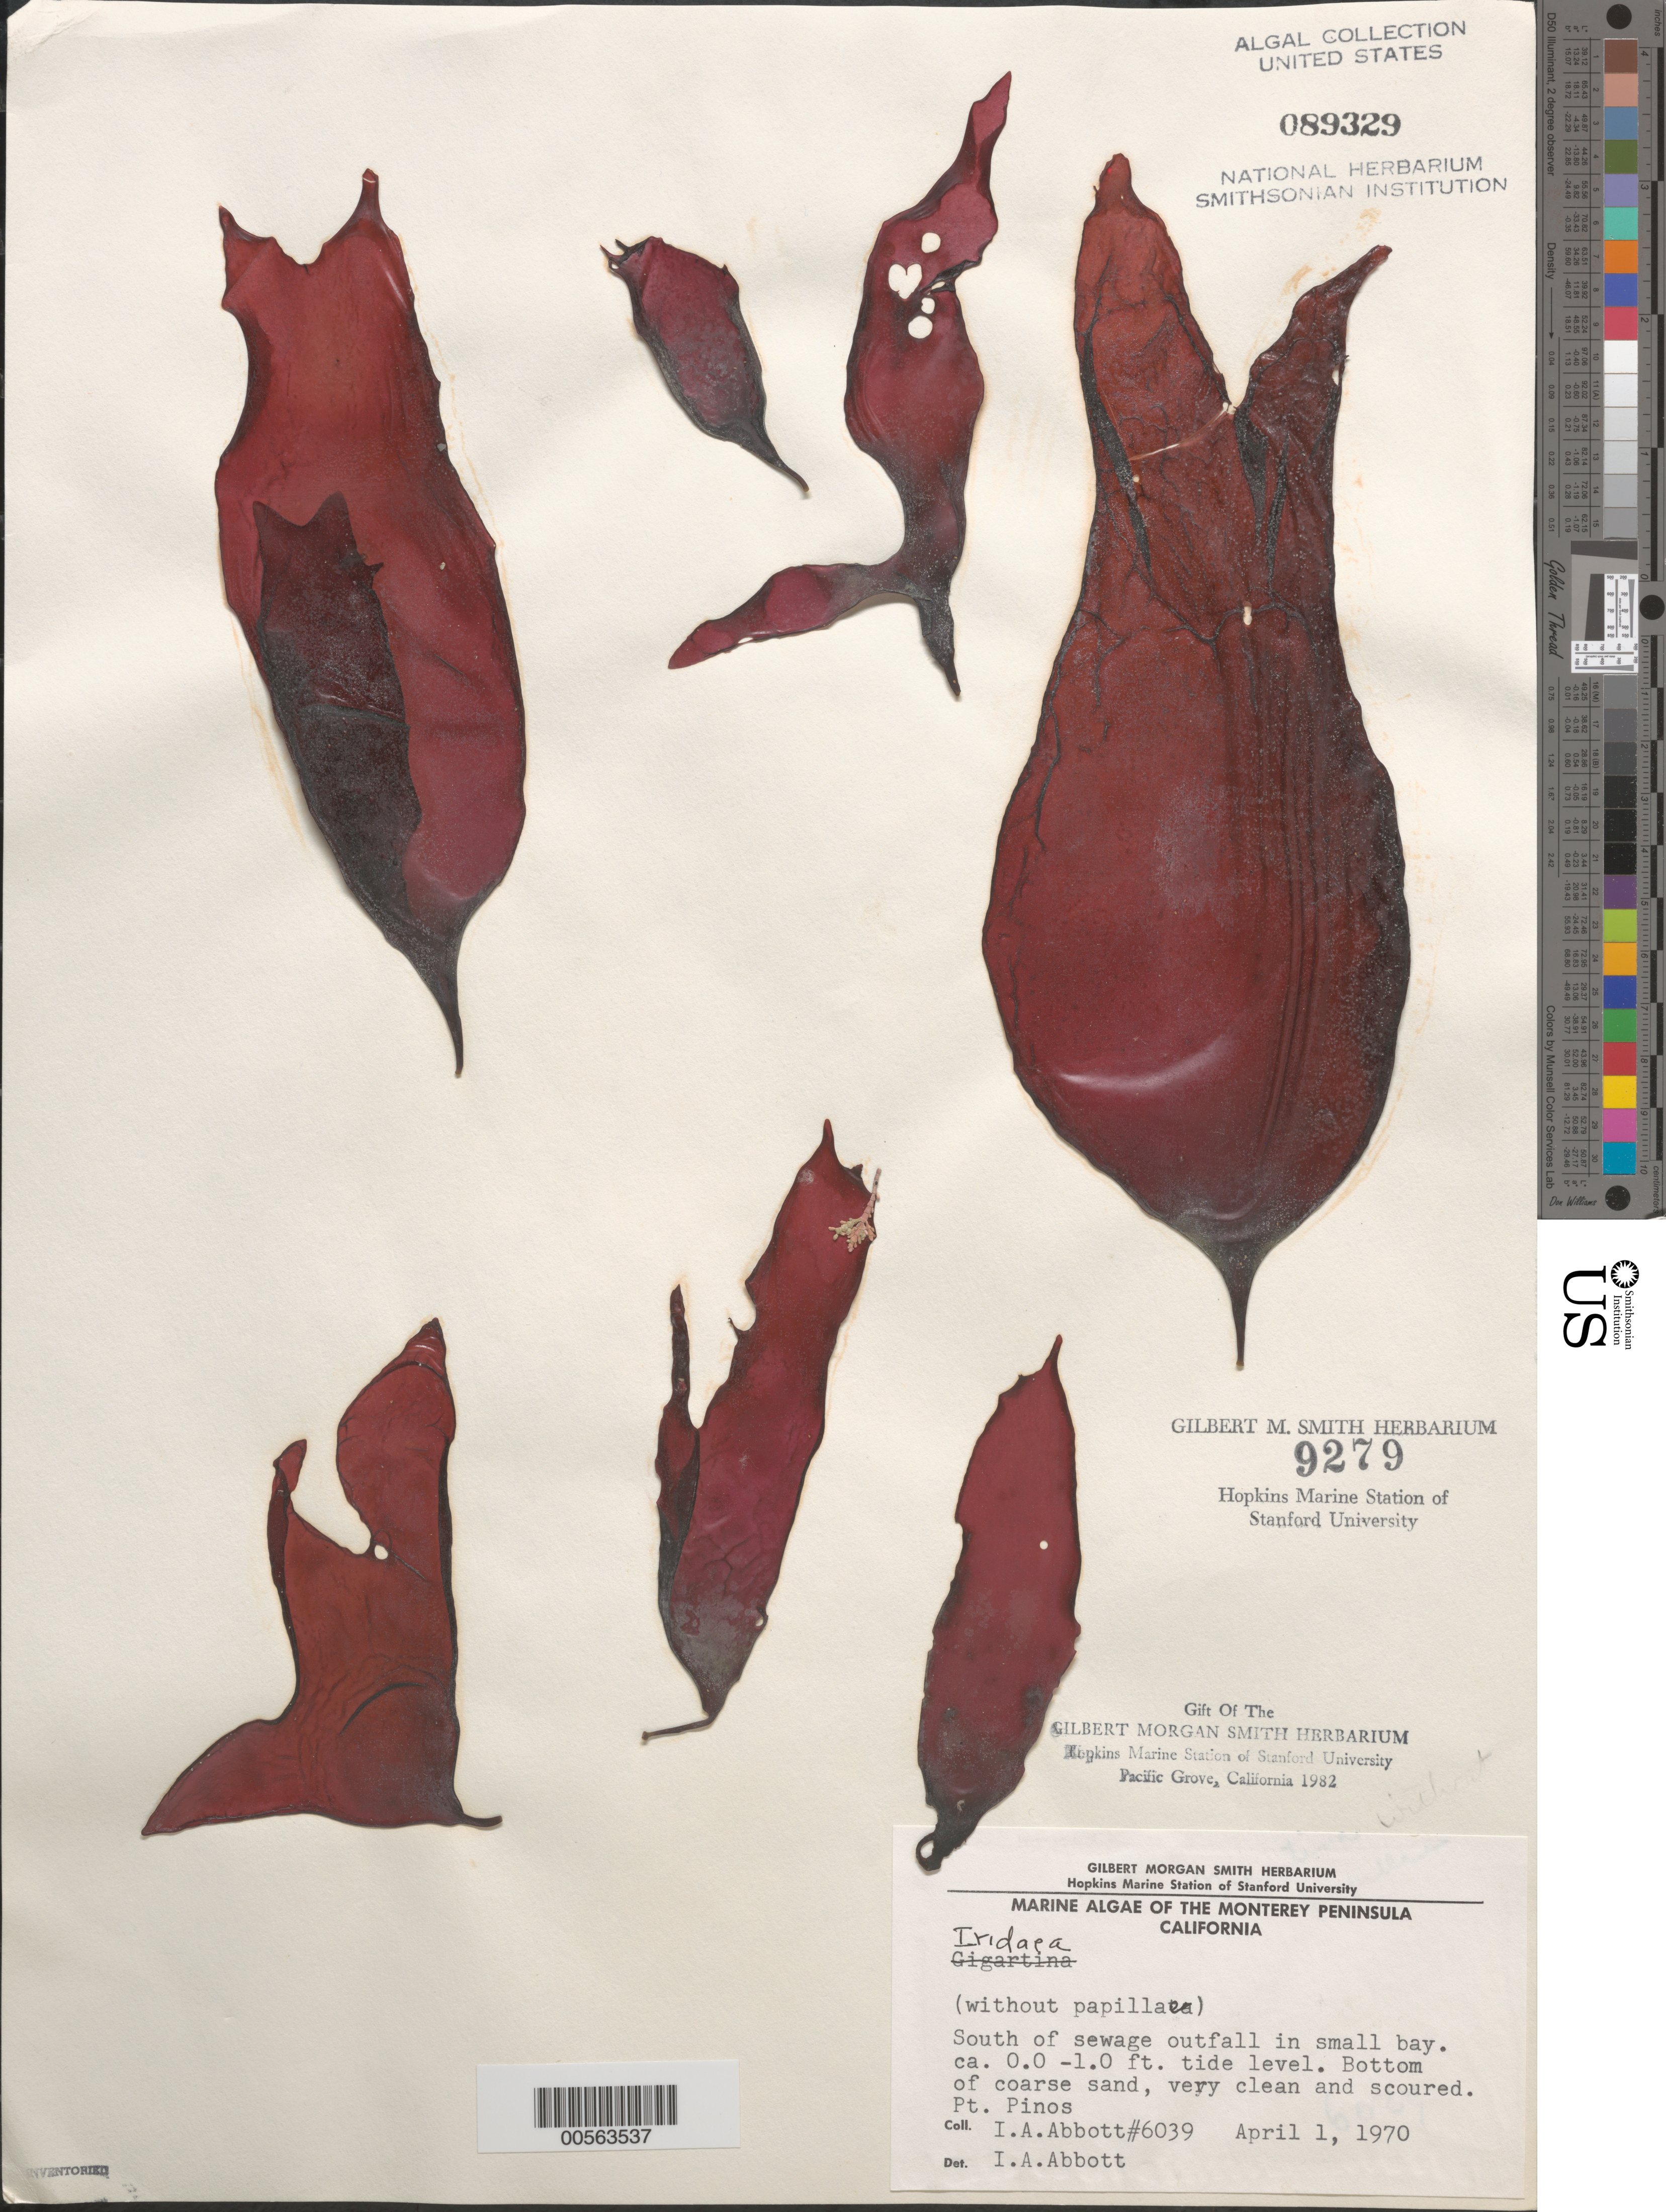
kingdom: Plantae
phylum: Rhodophyta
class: Florideophyceae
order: Gigartinales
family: Gigartinaceae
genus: Iridaea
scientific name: Iridaea sp.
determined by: Abbott, Isabella A.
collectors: I. A. Abbott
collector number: IAA 6039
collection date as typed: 01 Apr 1970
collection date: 1970-04-01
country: United States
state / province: California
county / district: Monterey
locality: Point Pinos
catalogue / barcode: US 89329